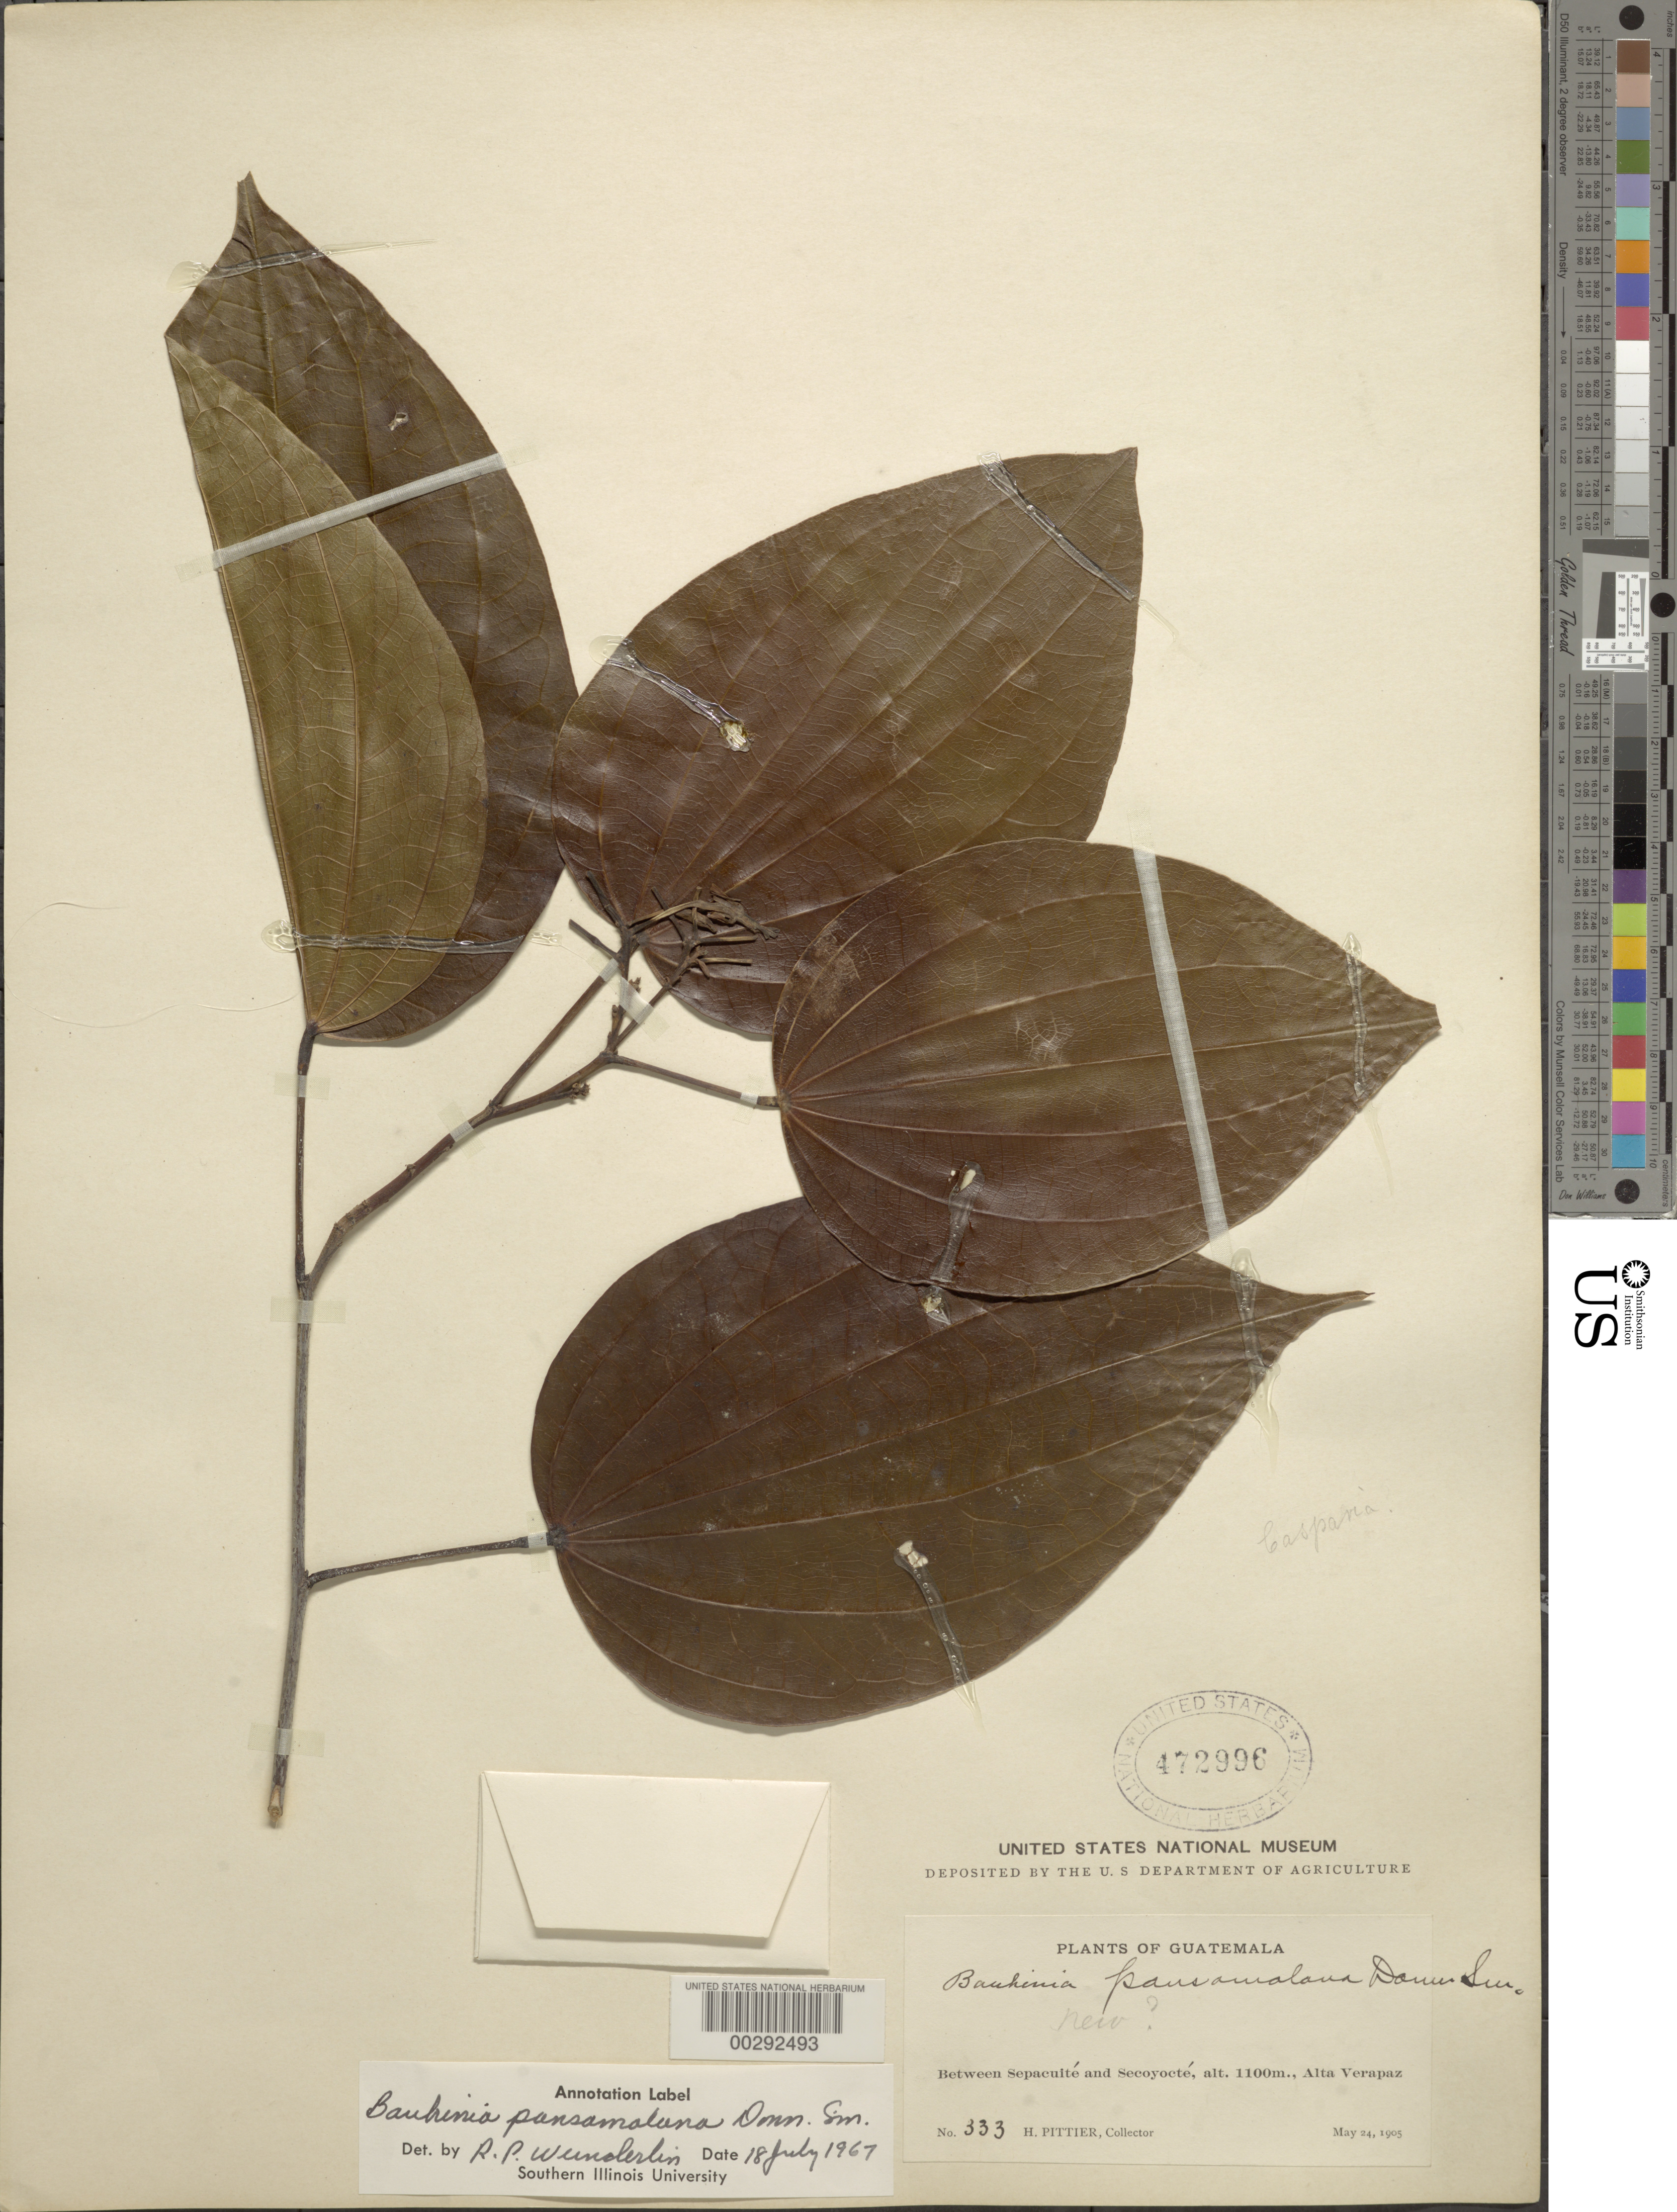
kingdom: Plantae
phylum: Tracheophyta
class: Magnoliopsida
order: Fabales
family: Fabaceae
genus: Bauhinia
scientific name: Bauhinia pansamalana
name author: Donn. Sm.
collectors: H. F. Pittier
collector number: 333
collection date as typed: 24 May 1905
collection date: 1905-05-24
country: Guatemala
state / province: Alta Verapaz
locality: Between Sepacuite and Secoyocte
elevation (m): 1100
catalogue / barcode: US 472996